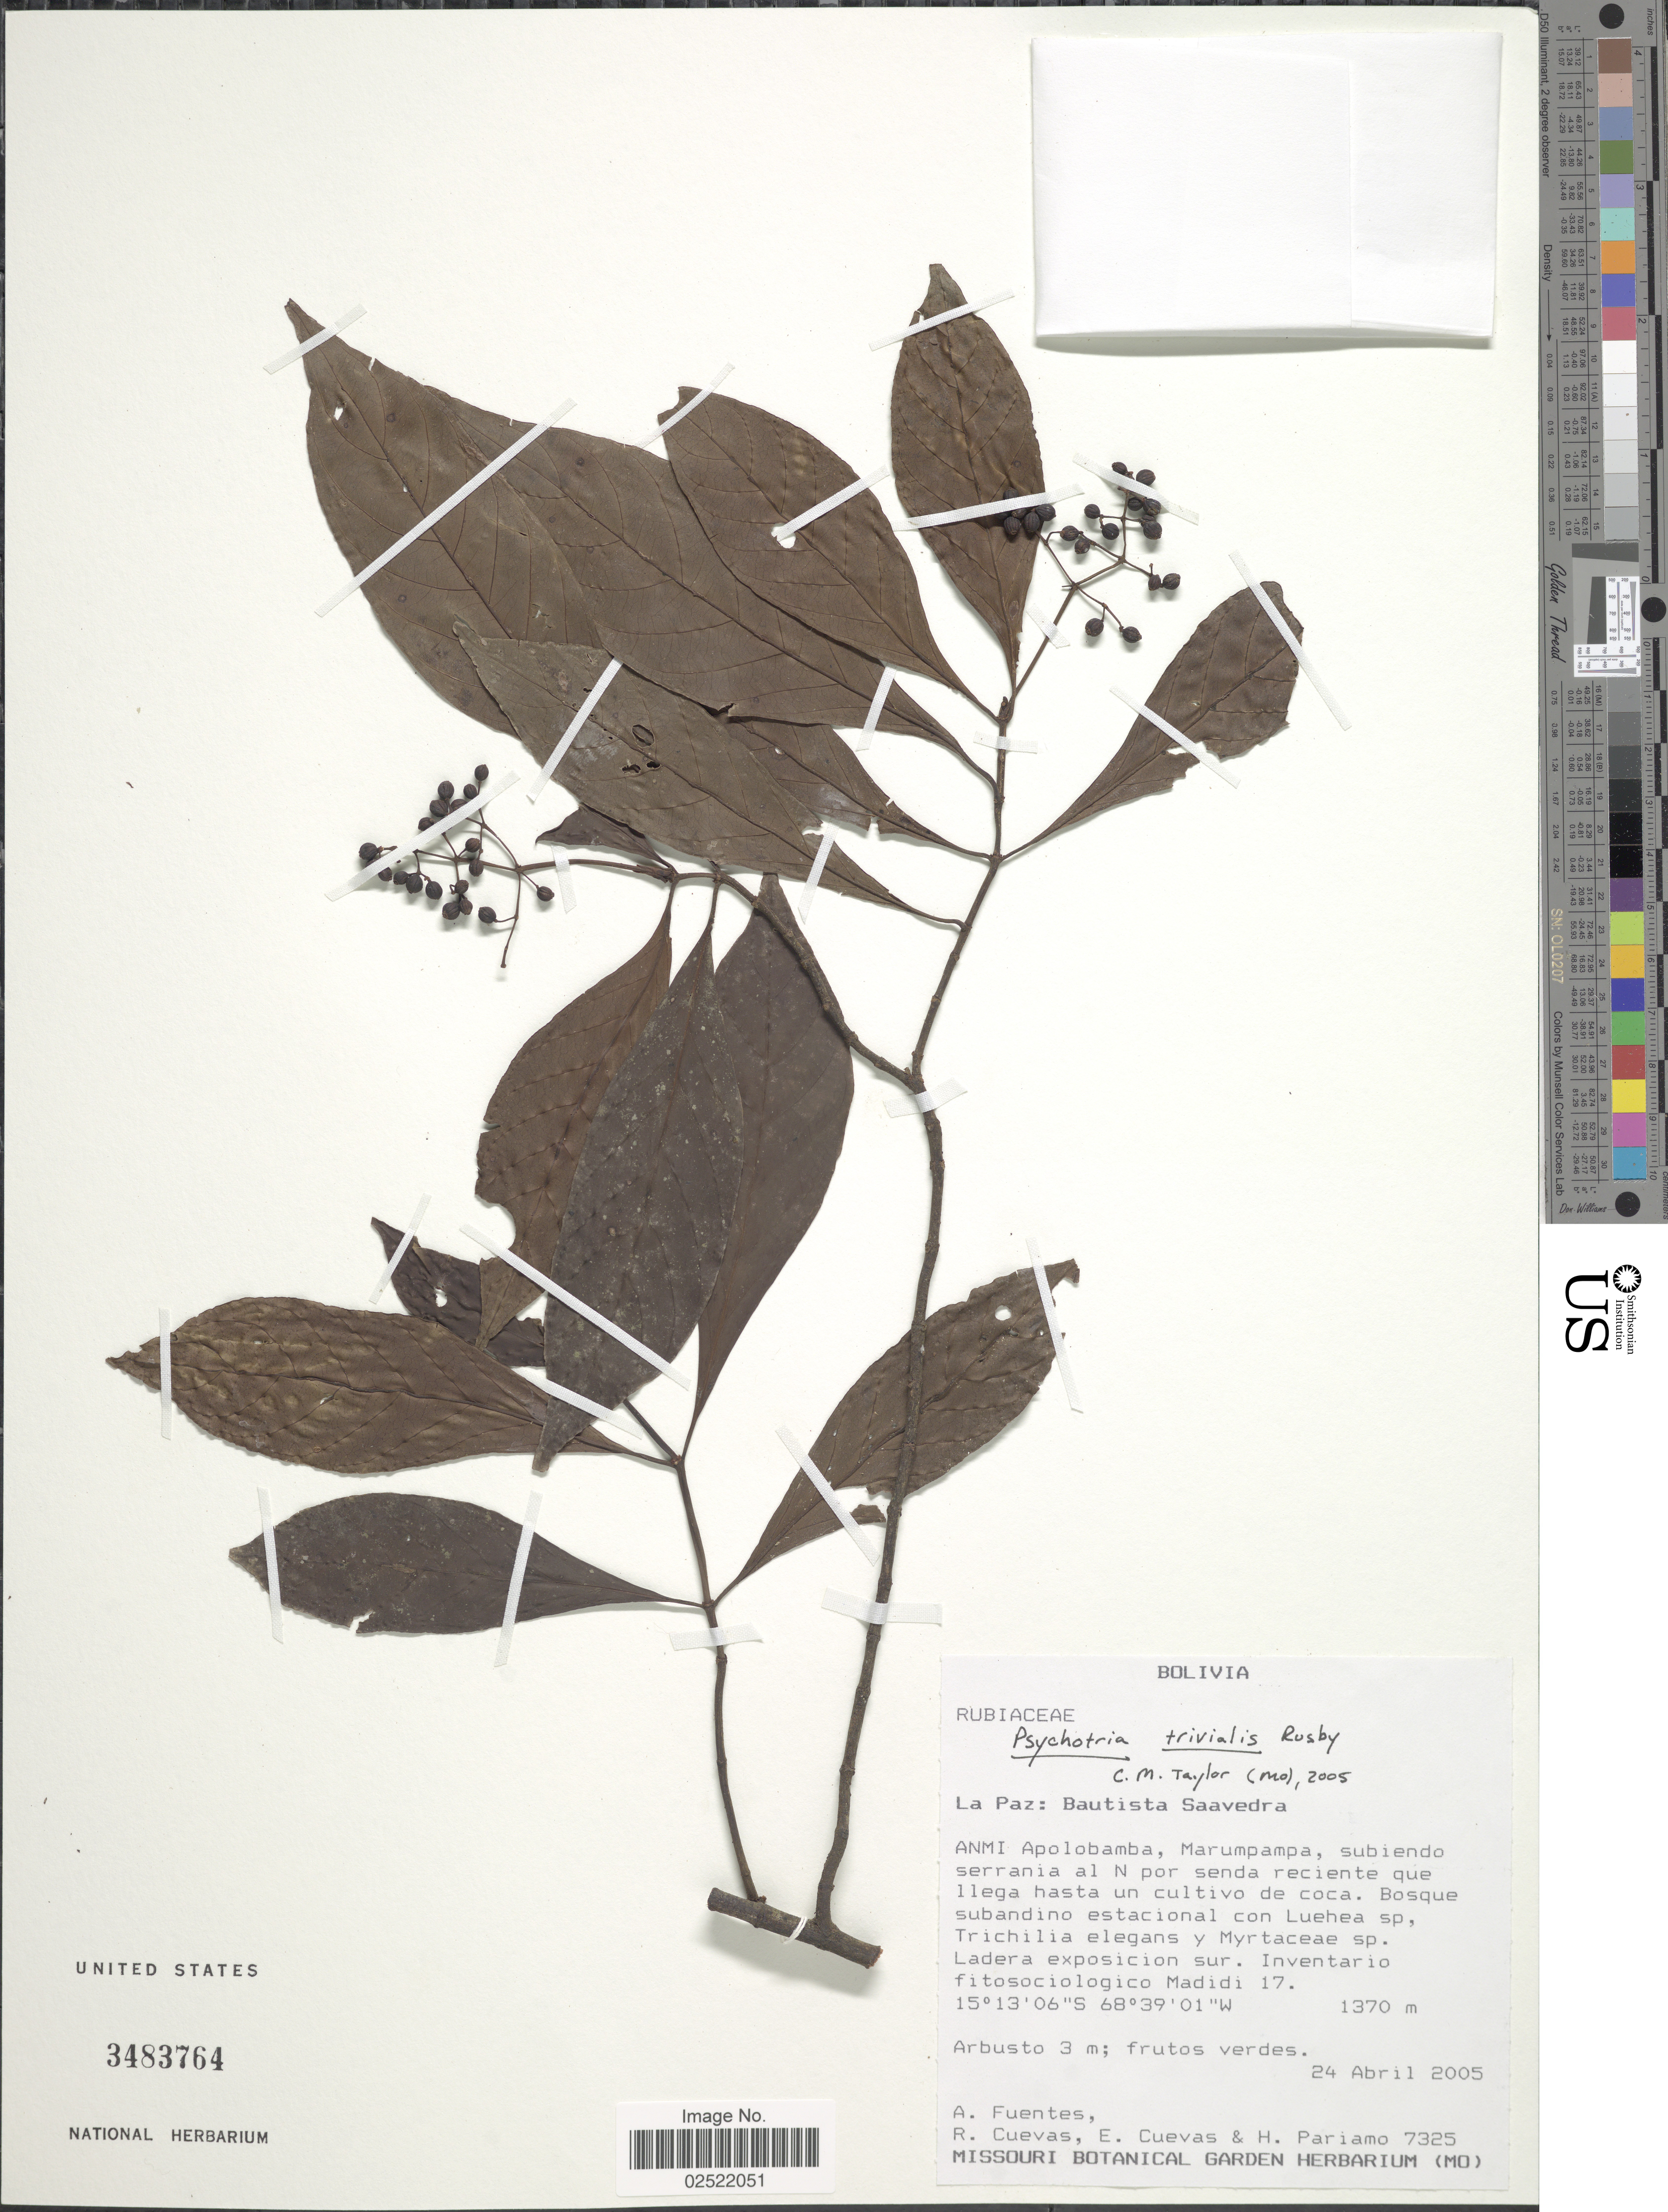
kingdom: Plantae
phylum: Tracheophyta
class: Magnoliopsida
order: Gentianales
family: Rubiaceae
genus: Psychotria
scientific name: Psychotria trivialis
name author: Rusby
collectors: A. Fuentes, R. Cuevas, E. Cuevas & H. Pariamo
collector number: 7325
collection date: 2005-04-24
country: Bolivia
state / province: La Paz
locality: La Paz: Bautista Saavedra. Anmi Apolobamba, Marumpampa, subiendo serrania al N por senda reciente que llea hasta un cultivo de coca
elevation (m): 1370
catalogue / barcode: US 3483764